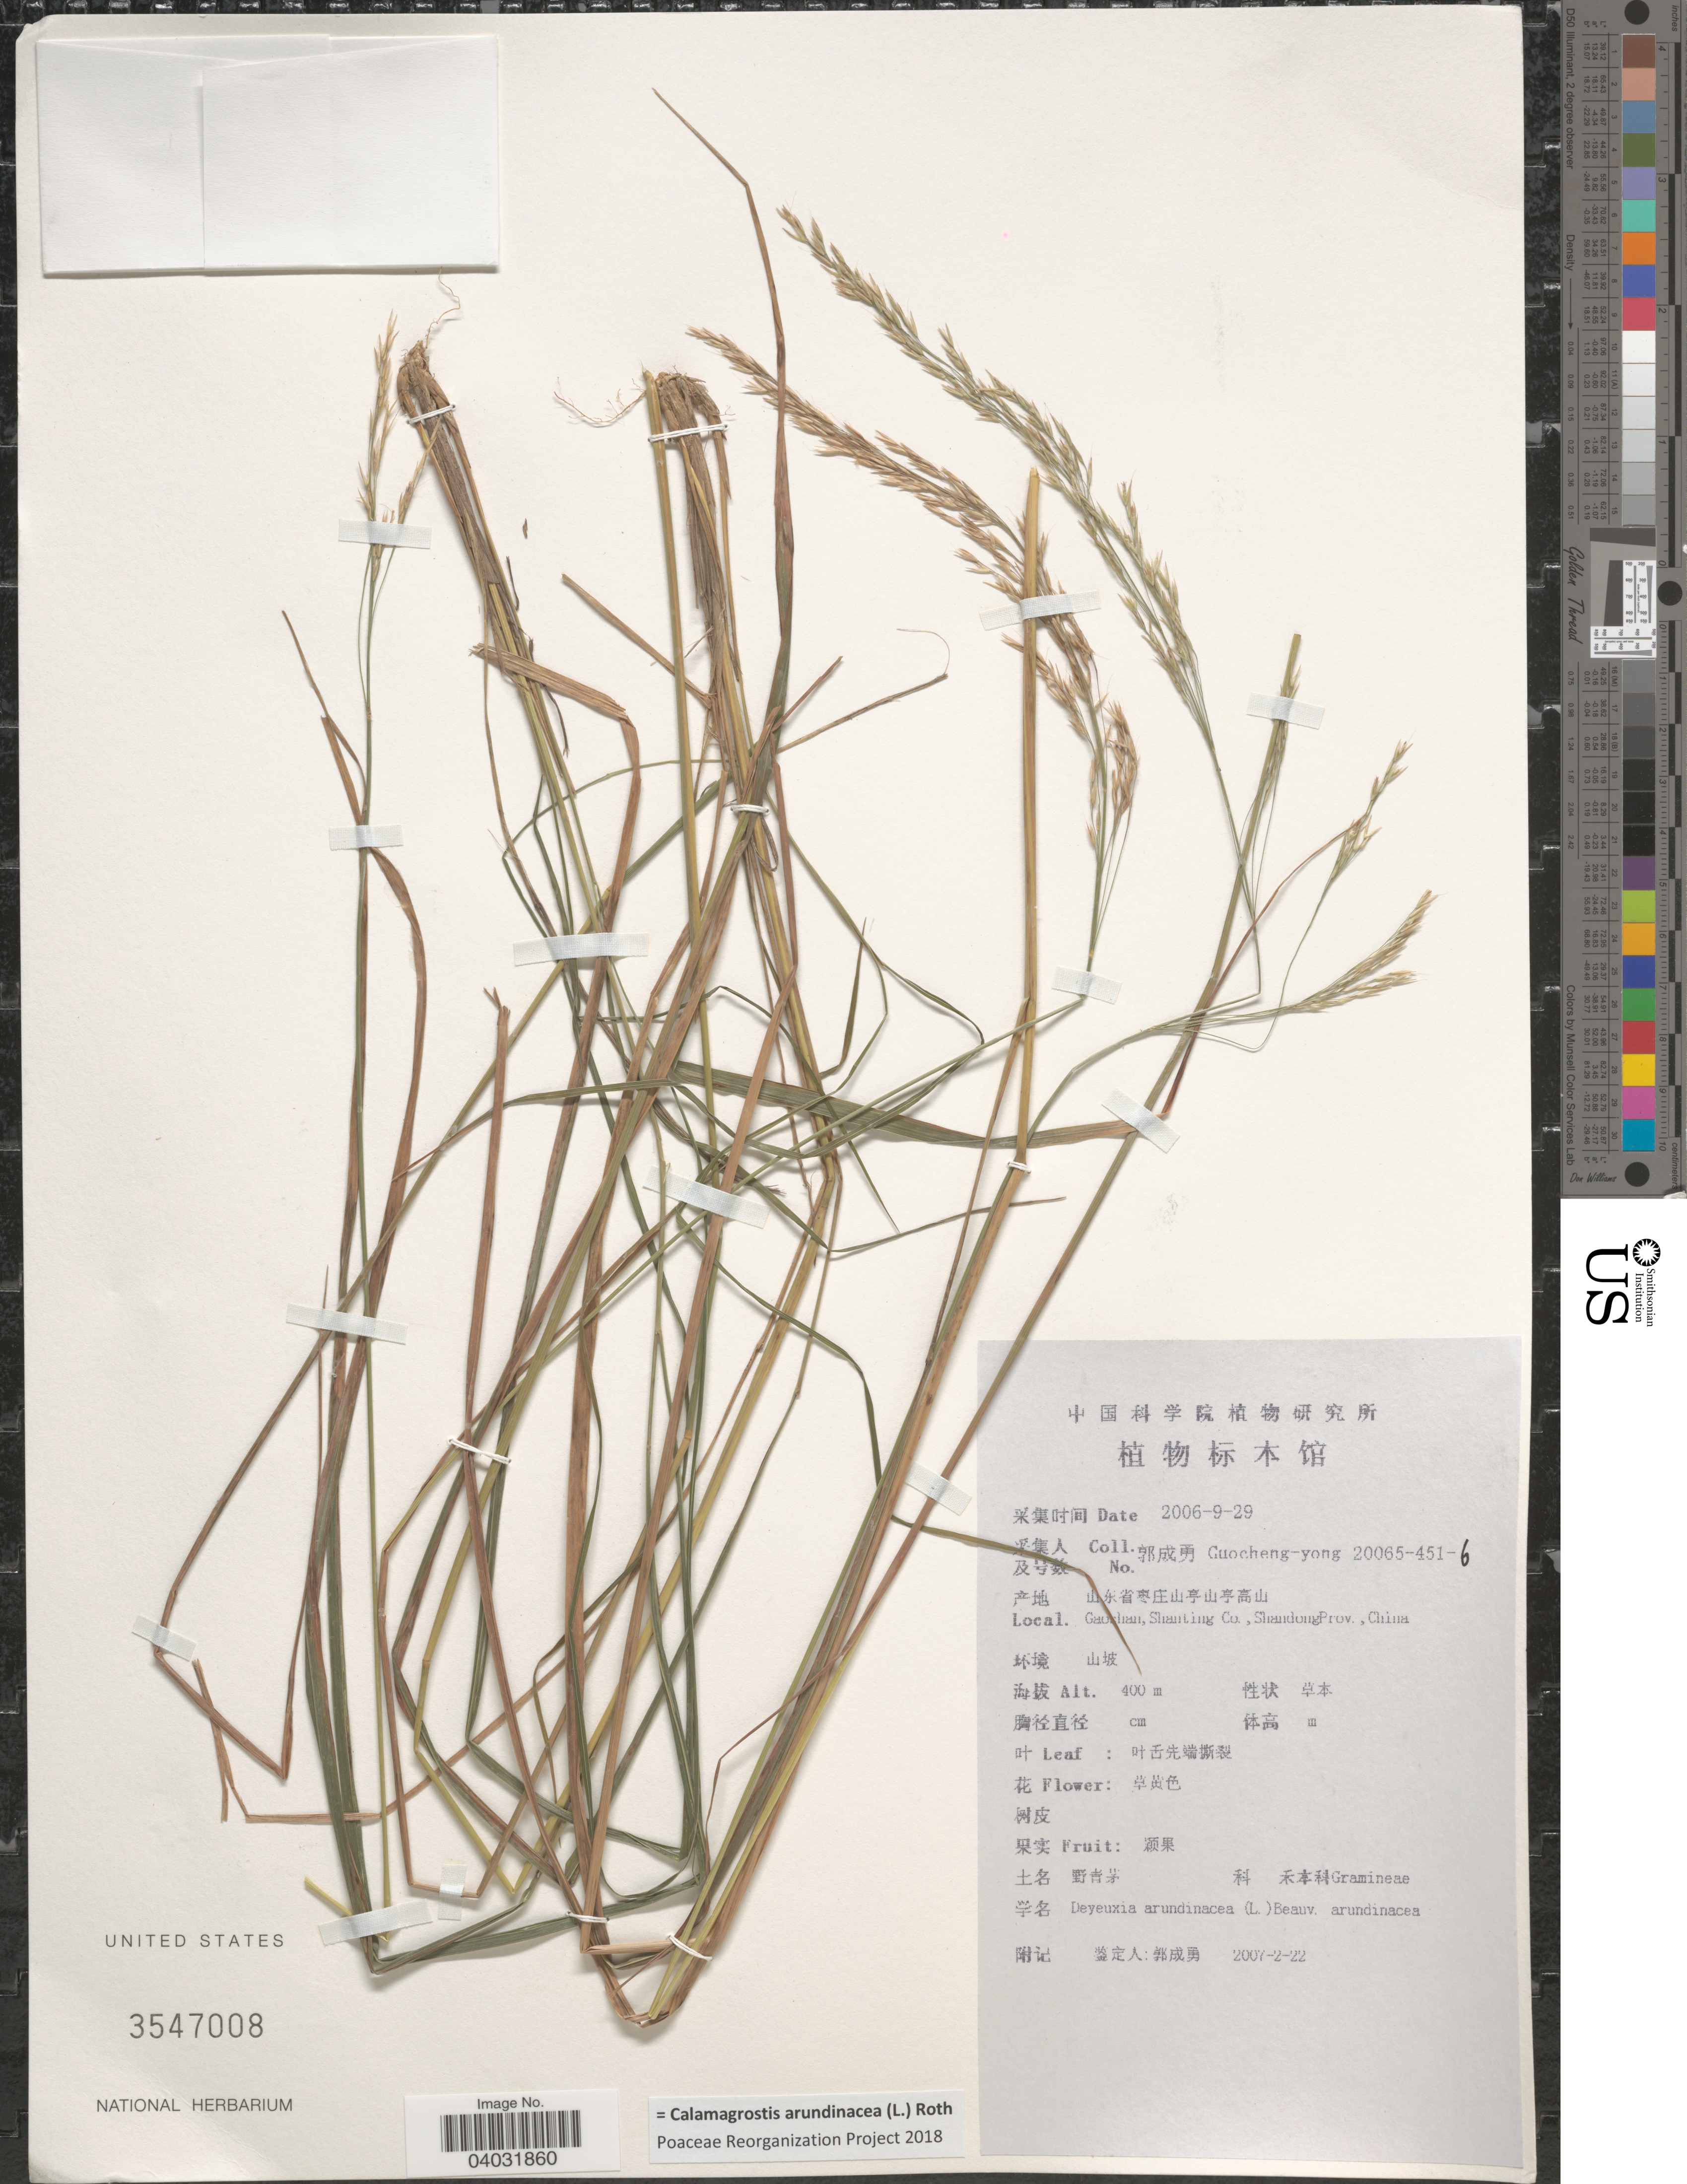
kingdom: Plantae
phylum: Tracheophyta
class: Liliopsida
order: Poales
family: Poaceae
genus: Calamagrostis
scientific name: Calamagrostis arundinacea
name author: (L.) Roth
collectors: Guo cheng-yong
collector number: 20065-451-6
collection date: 2006-09-29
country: China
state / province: Shandong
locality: Gaoshan, Shanting Co.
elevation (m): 400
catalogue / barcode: US 3547008